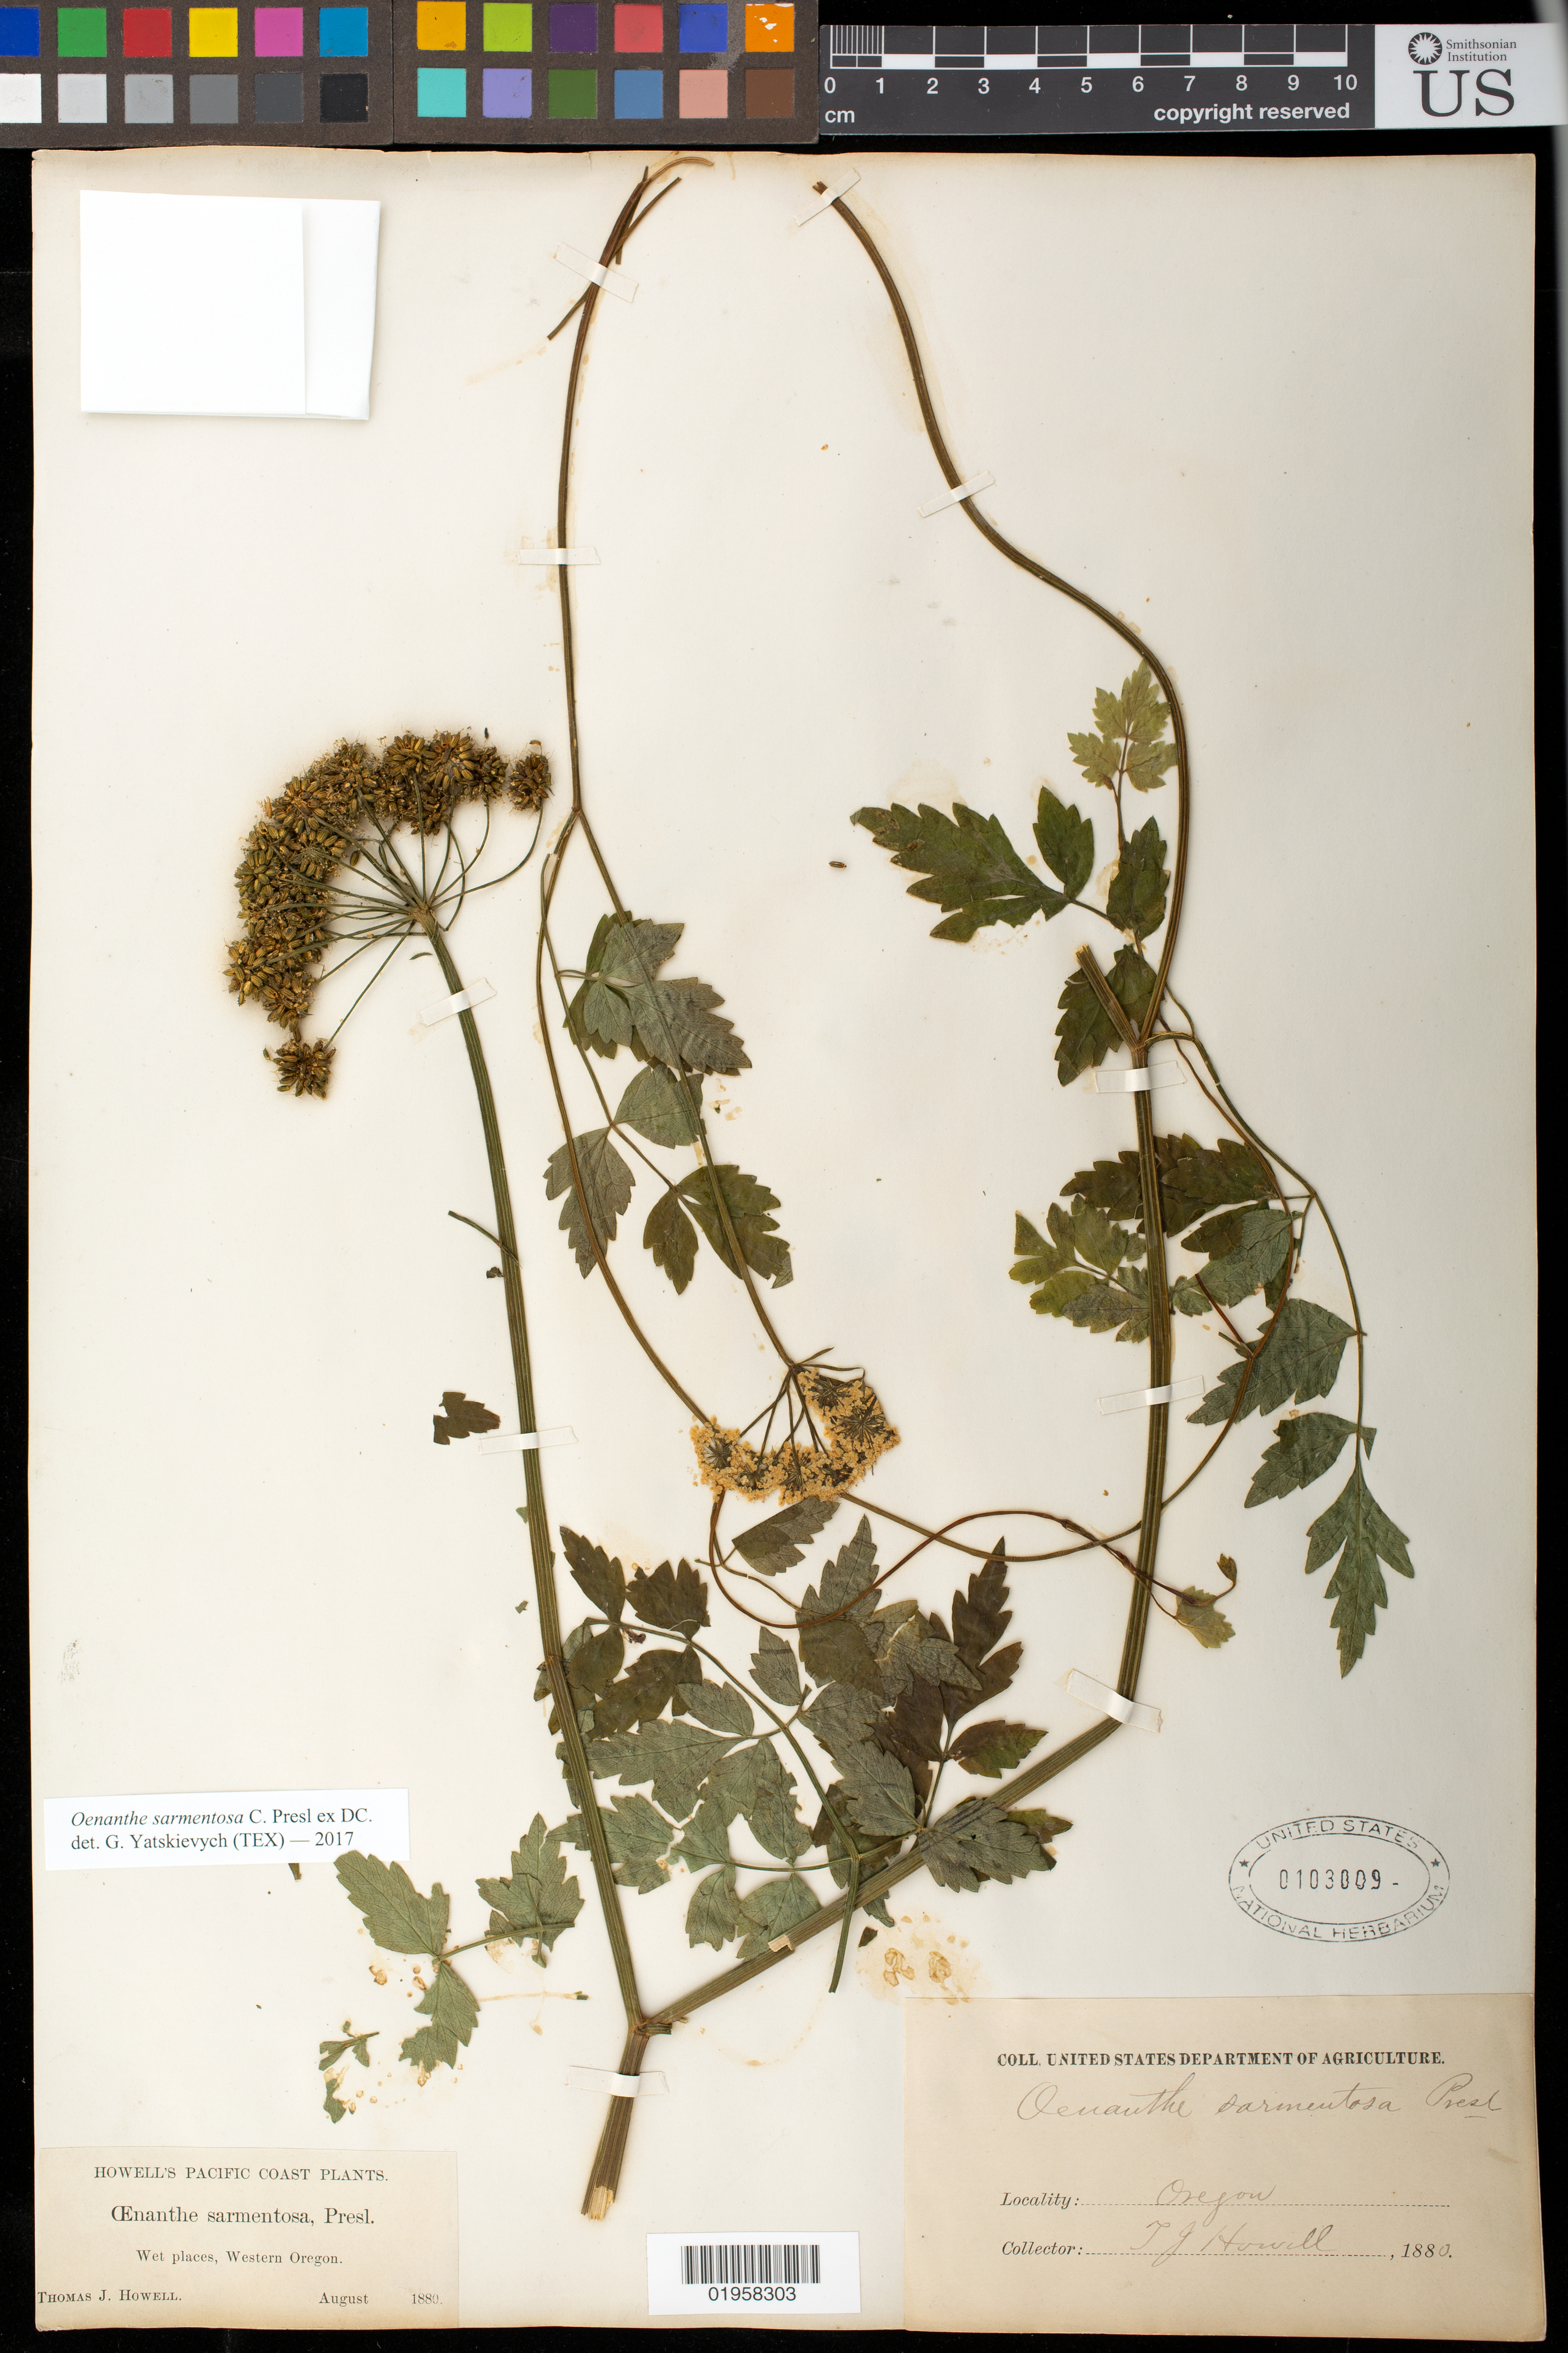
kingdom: Plantae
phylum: Tracheophyta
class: Magnoliopsida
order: Apiales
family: Apiaceae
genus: Oenanthe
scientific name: Oenanthe sarmentosa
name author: C. Presl ex DC.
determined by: Yatskievych, G. A.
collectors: T. J. Howell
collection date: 1880-08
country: United States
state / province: Oregon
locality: Western Oregon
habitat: Wet places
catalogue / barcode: US 103009